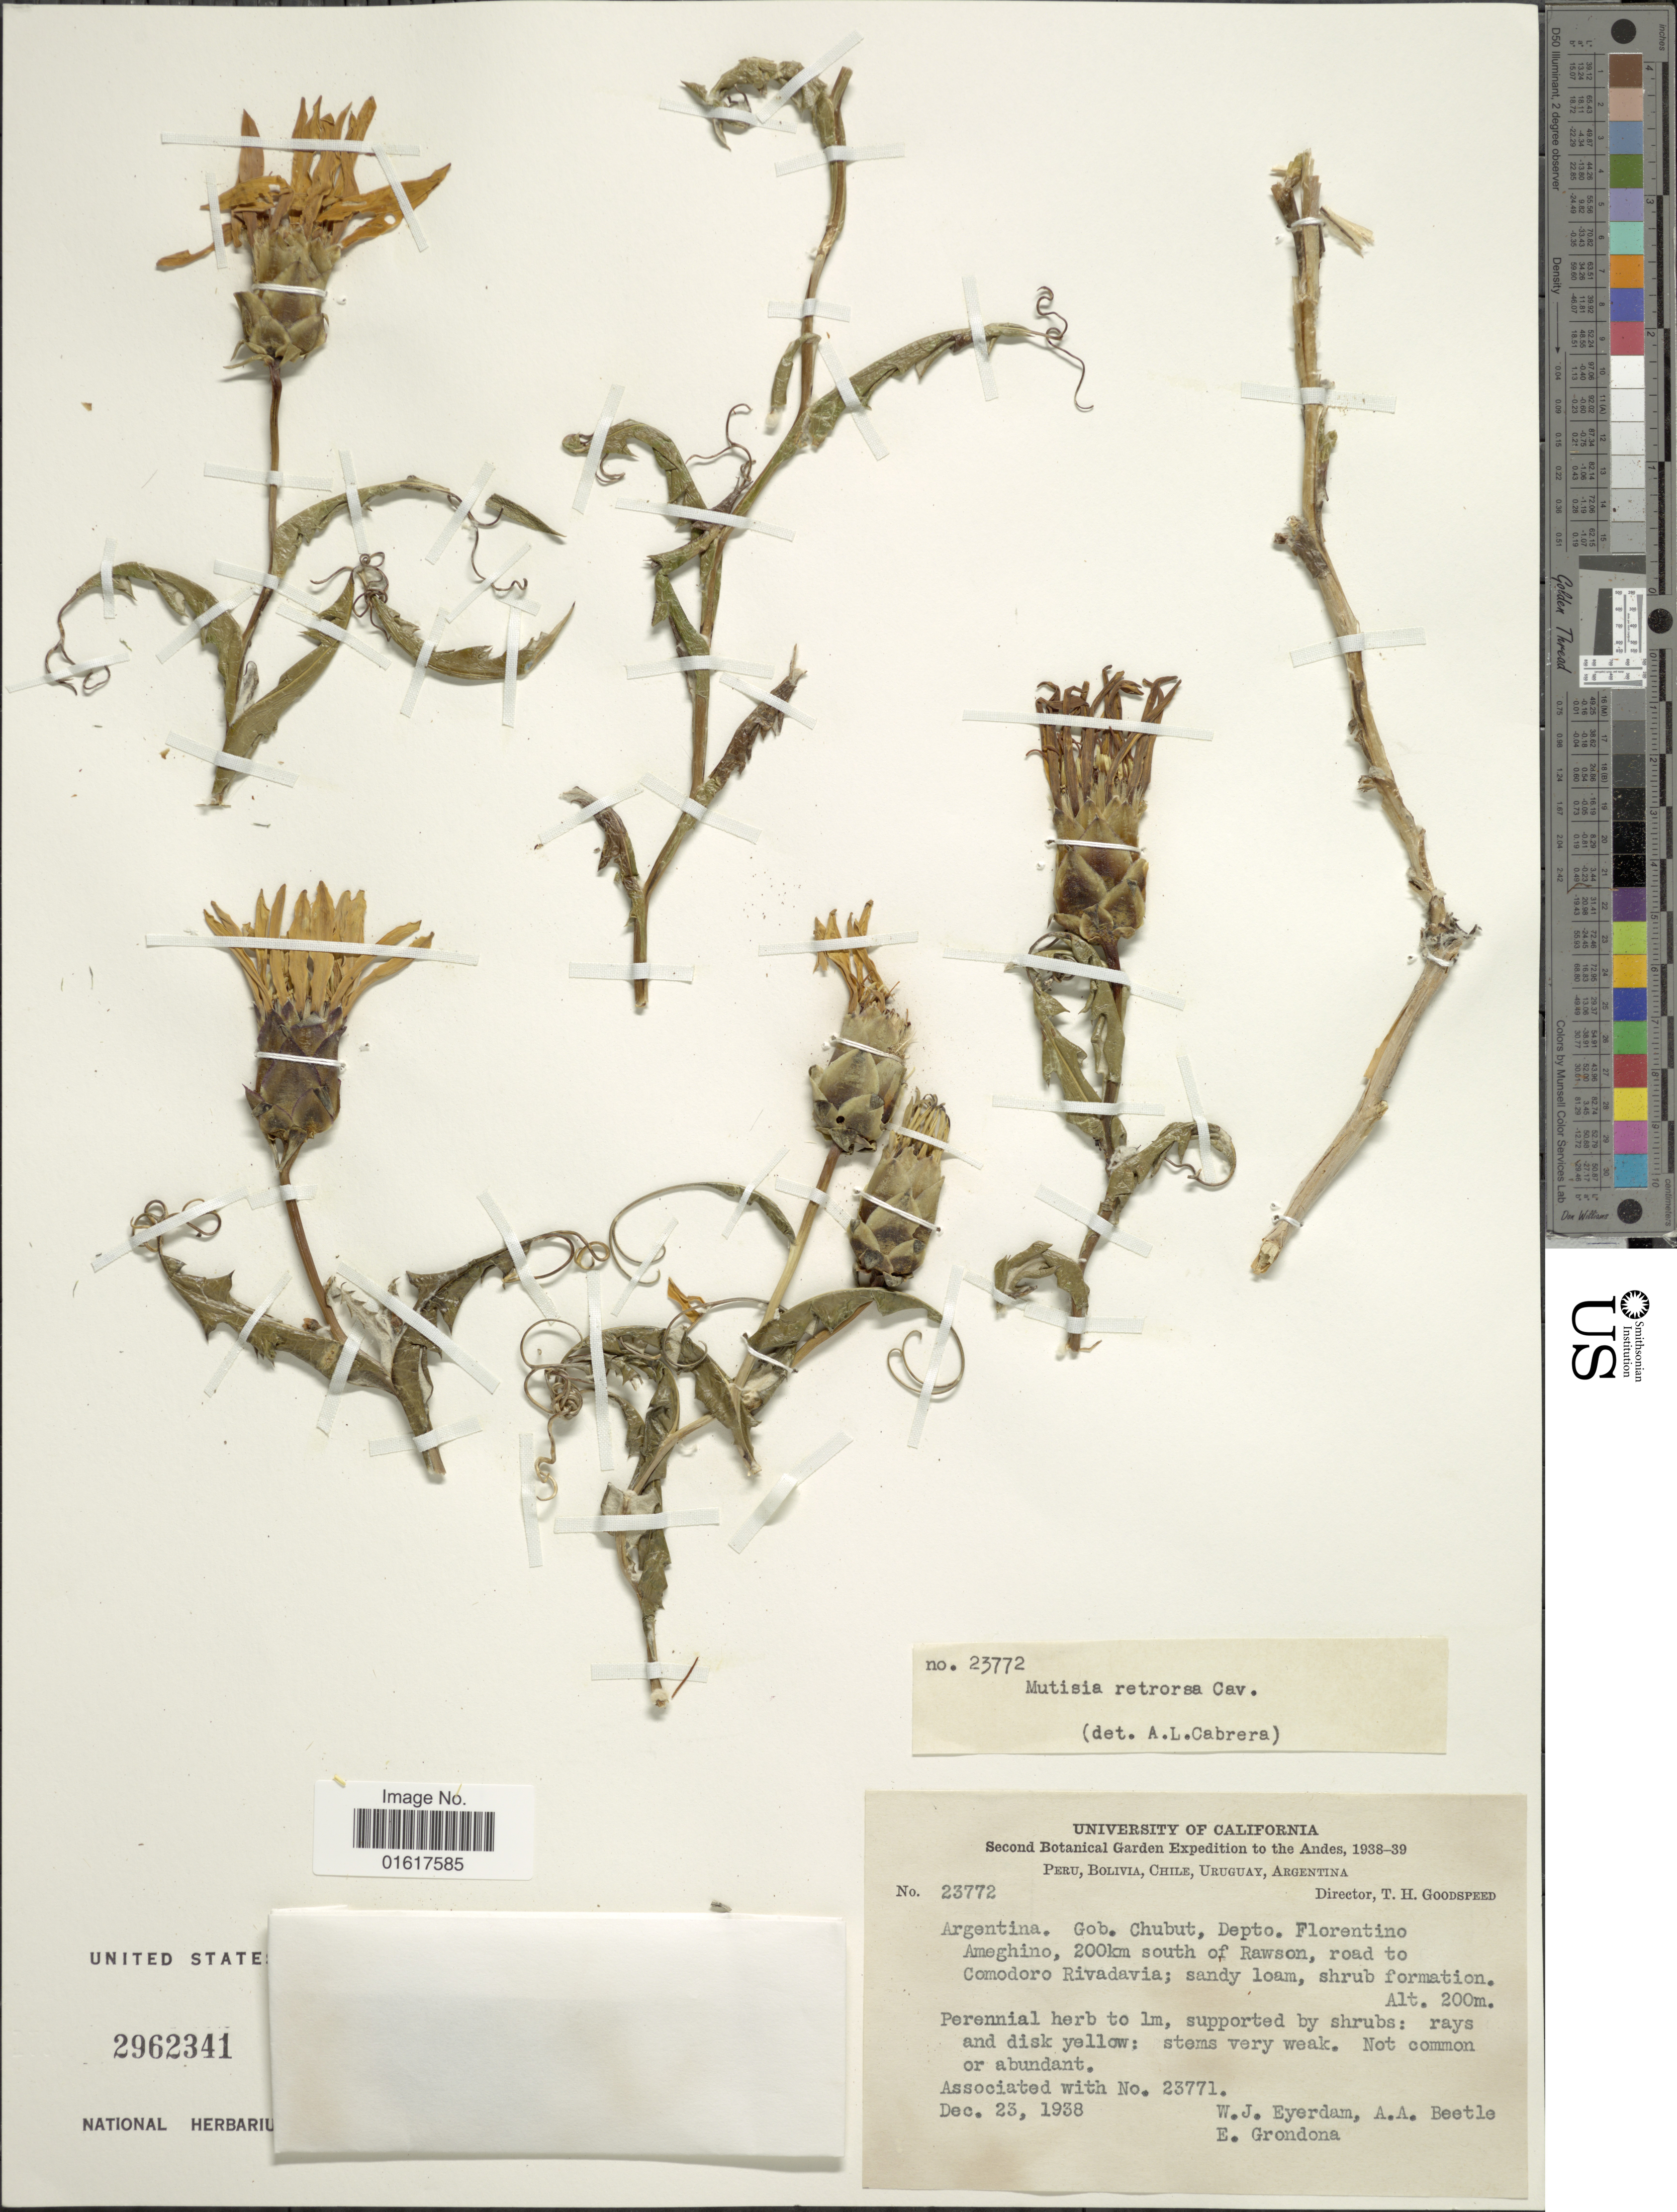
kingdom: Plantae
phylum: Tracheophyta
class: Magnoliopsida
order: Asterales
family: Asteraceae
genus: Mutisia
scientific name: Mutisia retrorsa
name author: Cav.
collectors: W. J. Eyerdam, A. A. Beetle & E. Grondona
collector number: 23772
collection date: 1938-12-23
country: Argentina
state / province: Chubut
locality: Andes. Depto. Florentino Ameghino, 200km south of Rawson, road to Comodoro Rivadavia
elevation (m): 200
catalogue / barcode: US 2962341